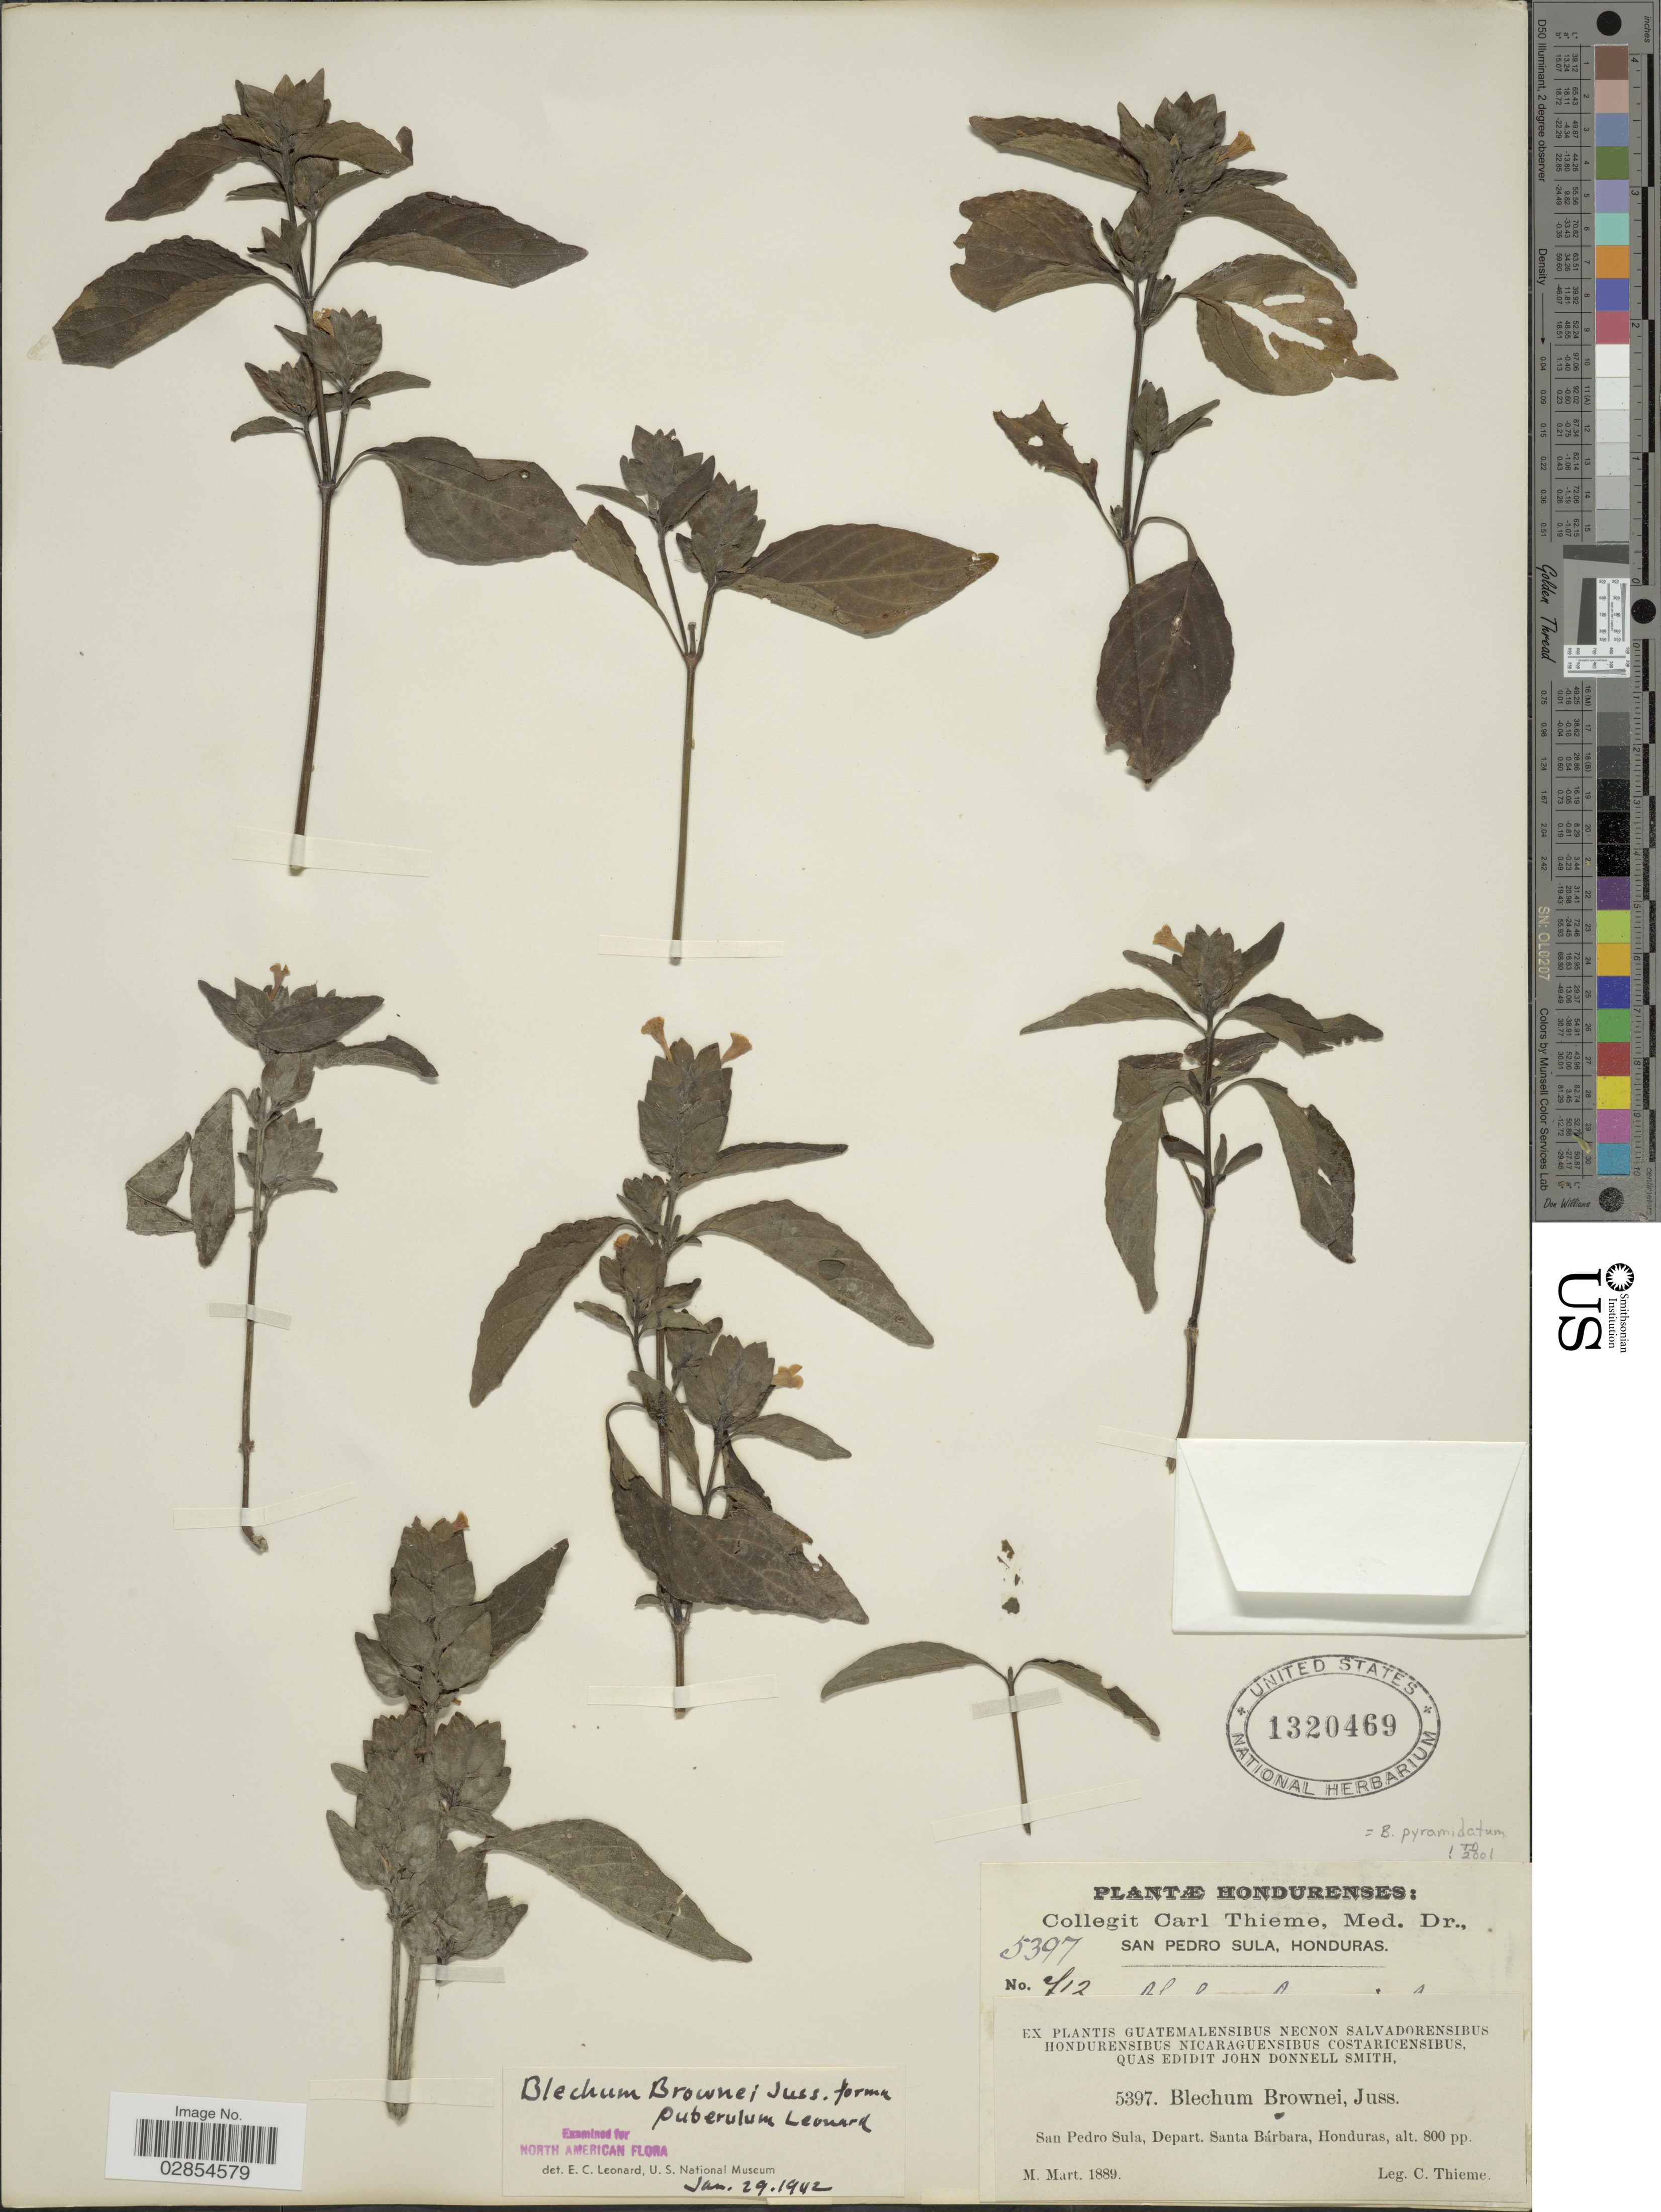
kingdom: Plantae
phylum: Tracheophyta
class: Magnoliopsida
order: Lamiales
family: Acanthaceae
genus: Blechum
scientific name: Blechum pyramidatum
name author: (Lam.) Urb.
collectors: C. Thieme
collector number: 5397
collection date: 1889-03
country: Honduras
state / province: Santa Bárbara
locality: San Pedro Sula, Depart. Santa Bárbara.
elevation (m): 244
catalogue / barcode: US 1320469